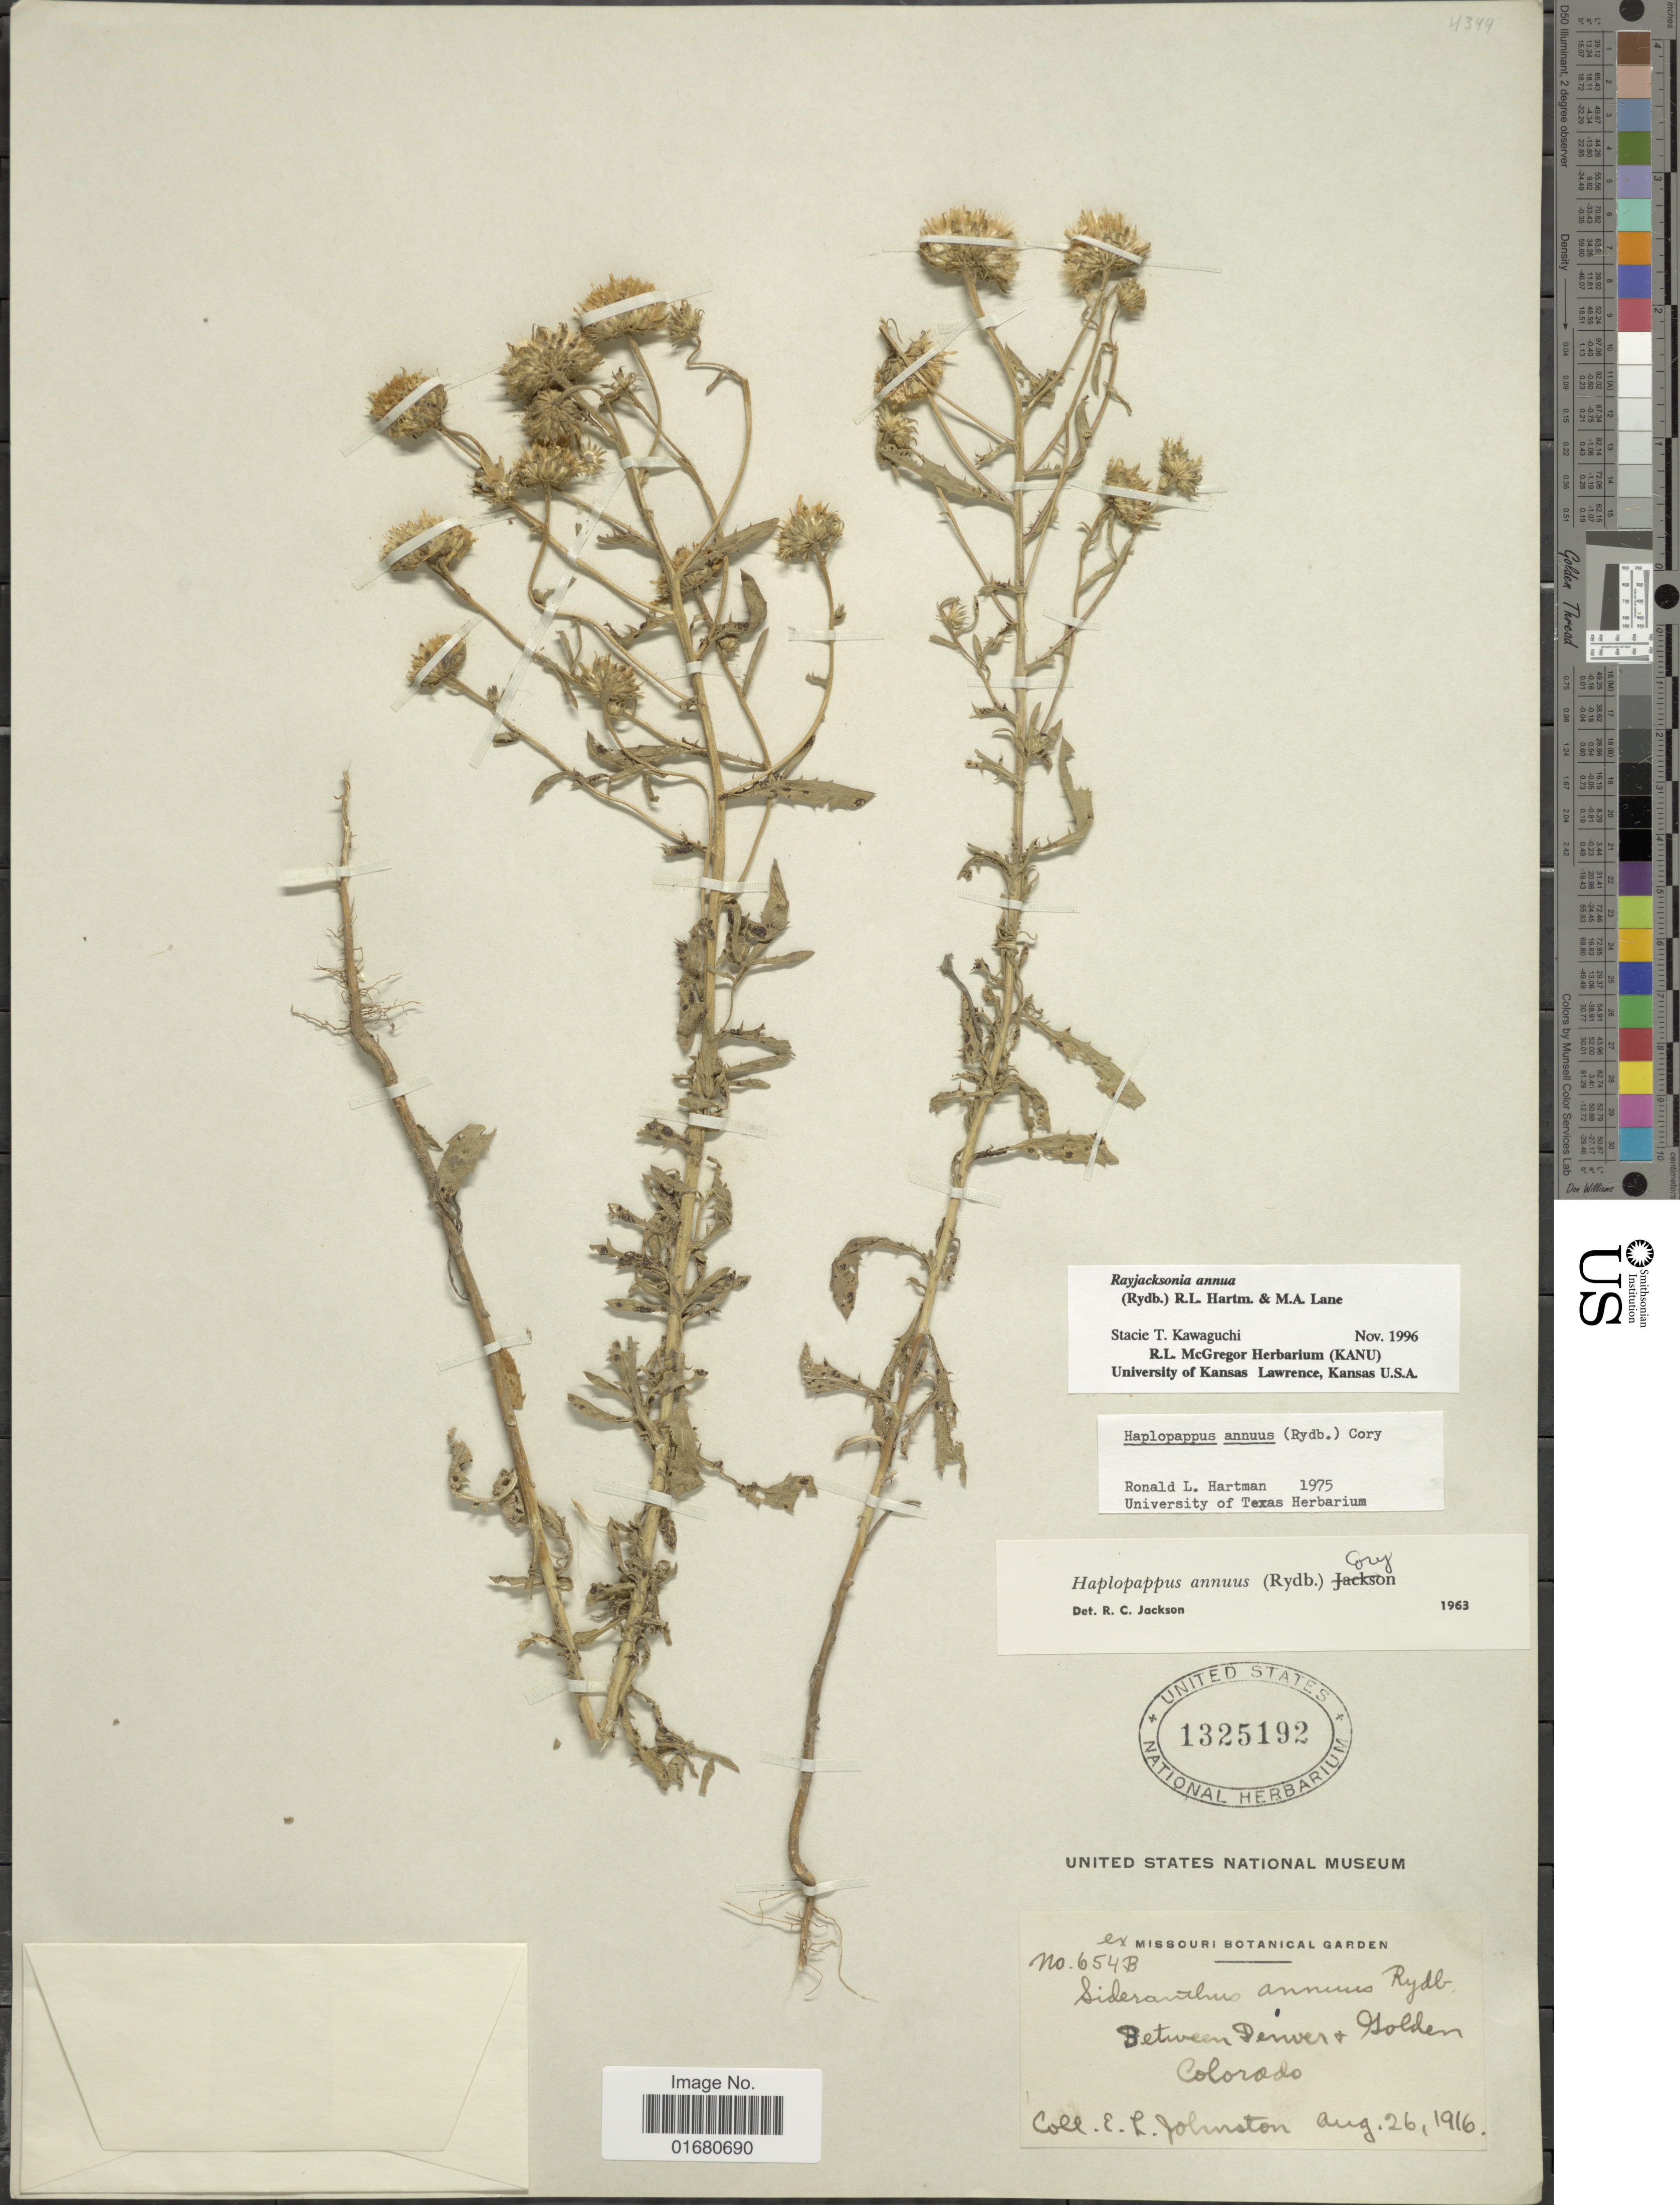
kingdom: Plantae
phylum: Tracheophyta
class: Magnoliopsida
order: Asterales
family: Asteraceae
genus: Rayjacksonia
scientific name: Rayjacksonia annua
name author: (Rydb.) R.L. Hartm. & M.A. Lane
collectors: E. L. Johnston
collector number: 654B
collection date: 1916-08-26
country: United States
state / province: Colorado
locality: Between Denver & Golden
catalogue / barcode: US 1325192